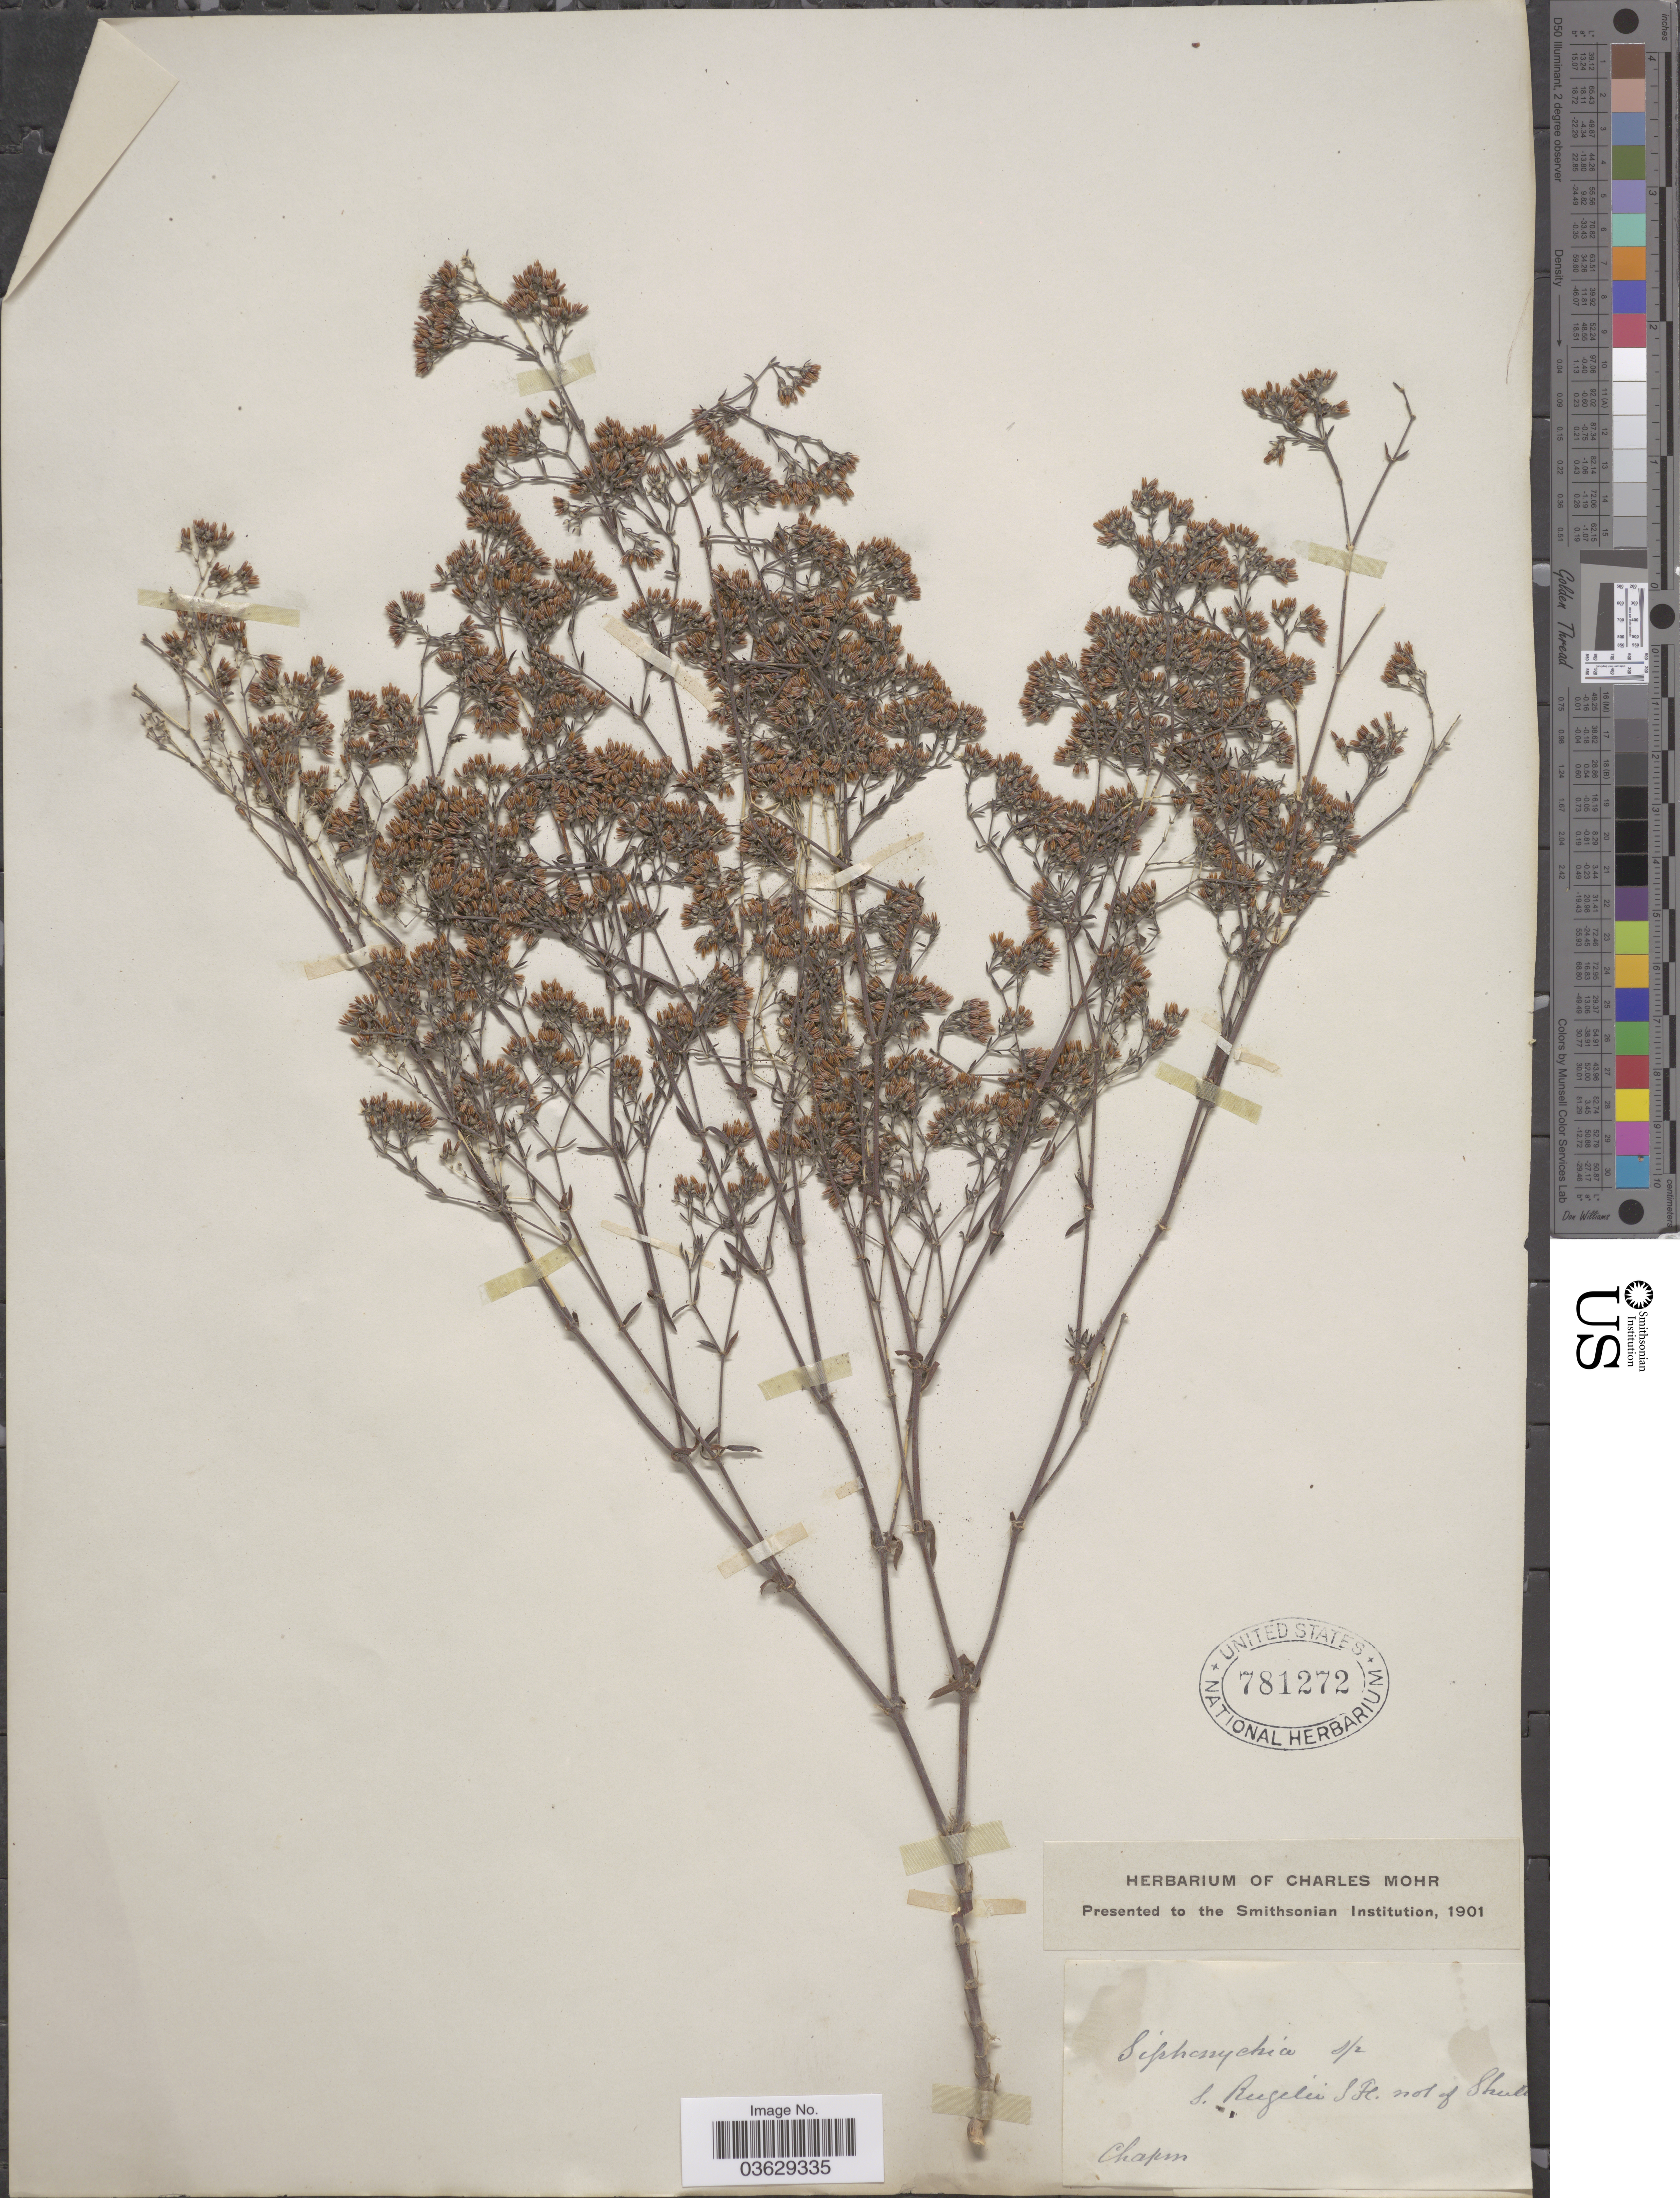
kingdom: Plantae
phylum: Tracheophyta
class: Magnoliopsida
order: Caryophyllales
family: Caryophyllaceae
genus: Paronychia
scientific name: Paronychia rugelii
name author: (Chapm.) Shuttlew. ex Chapm.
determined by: Strong, Mark T., (BOT), Smithsonian Institution - National Museum of Natural History (UNITED STATES)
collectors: A. Chapman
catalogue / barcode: US 781272